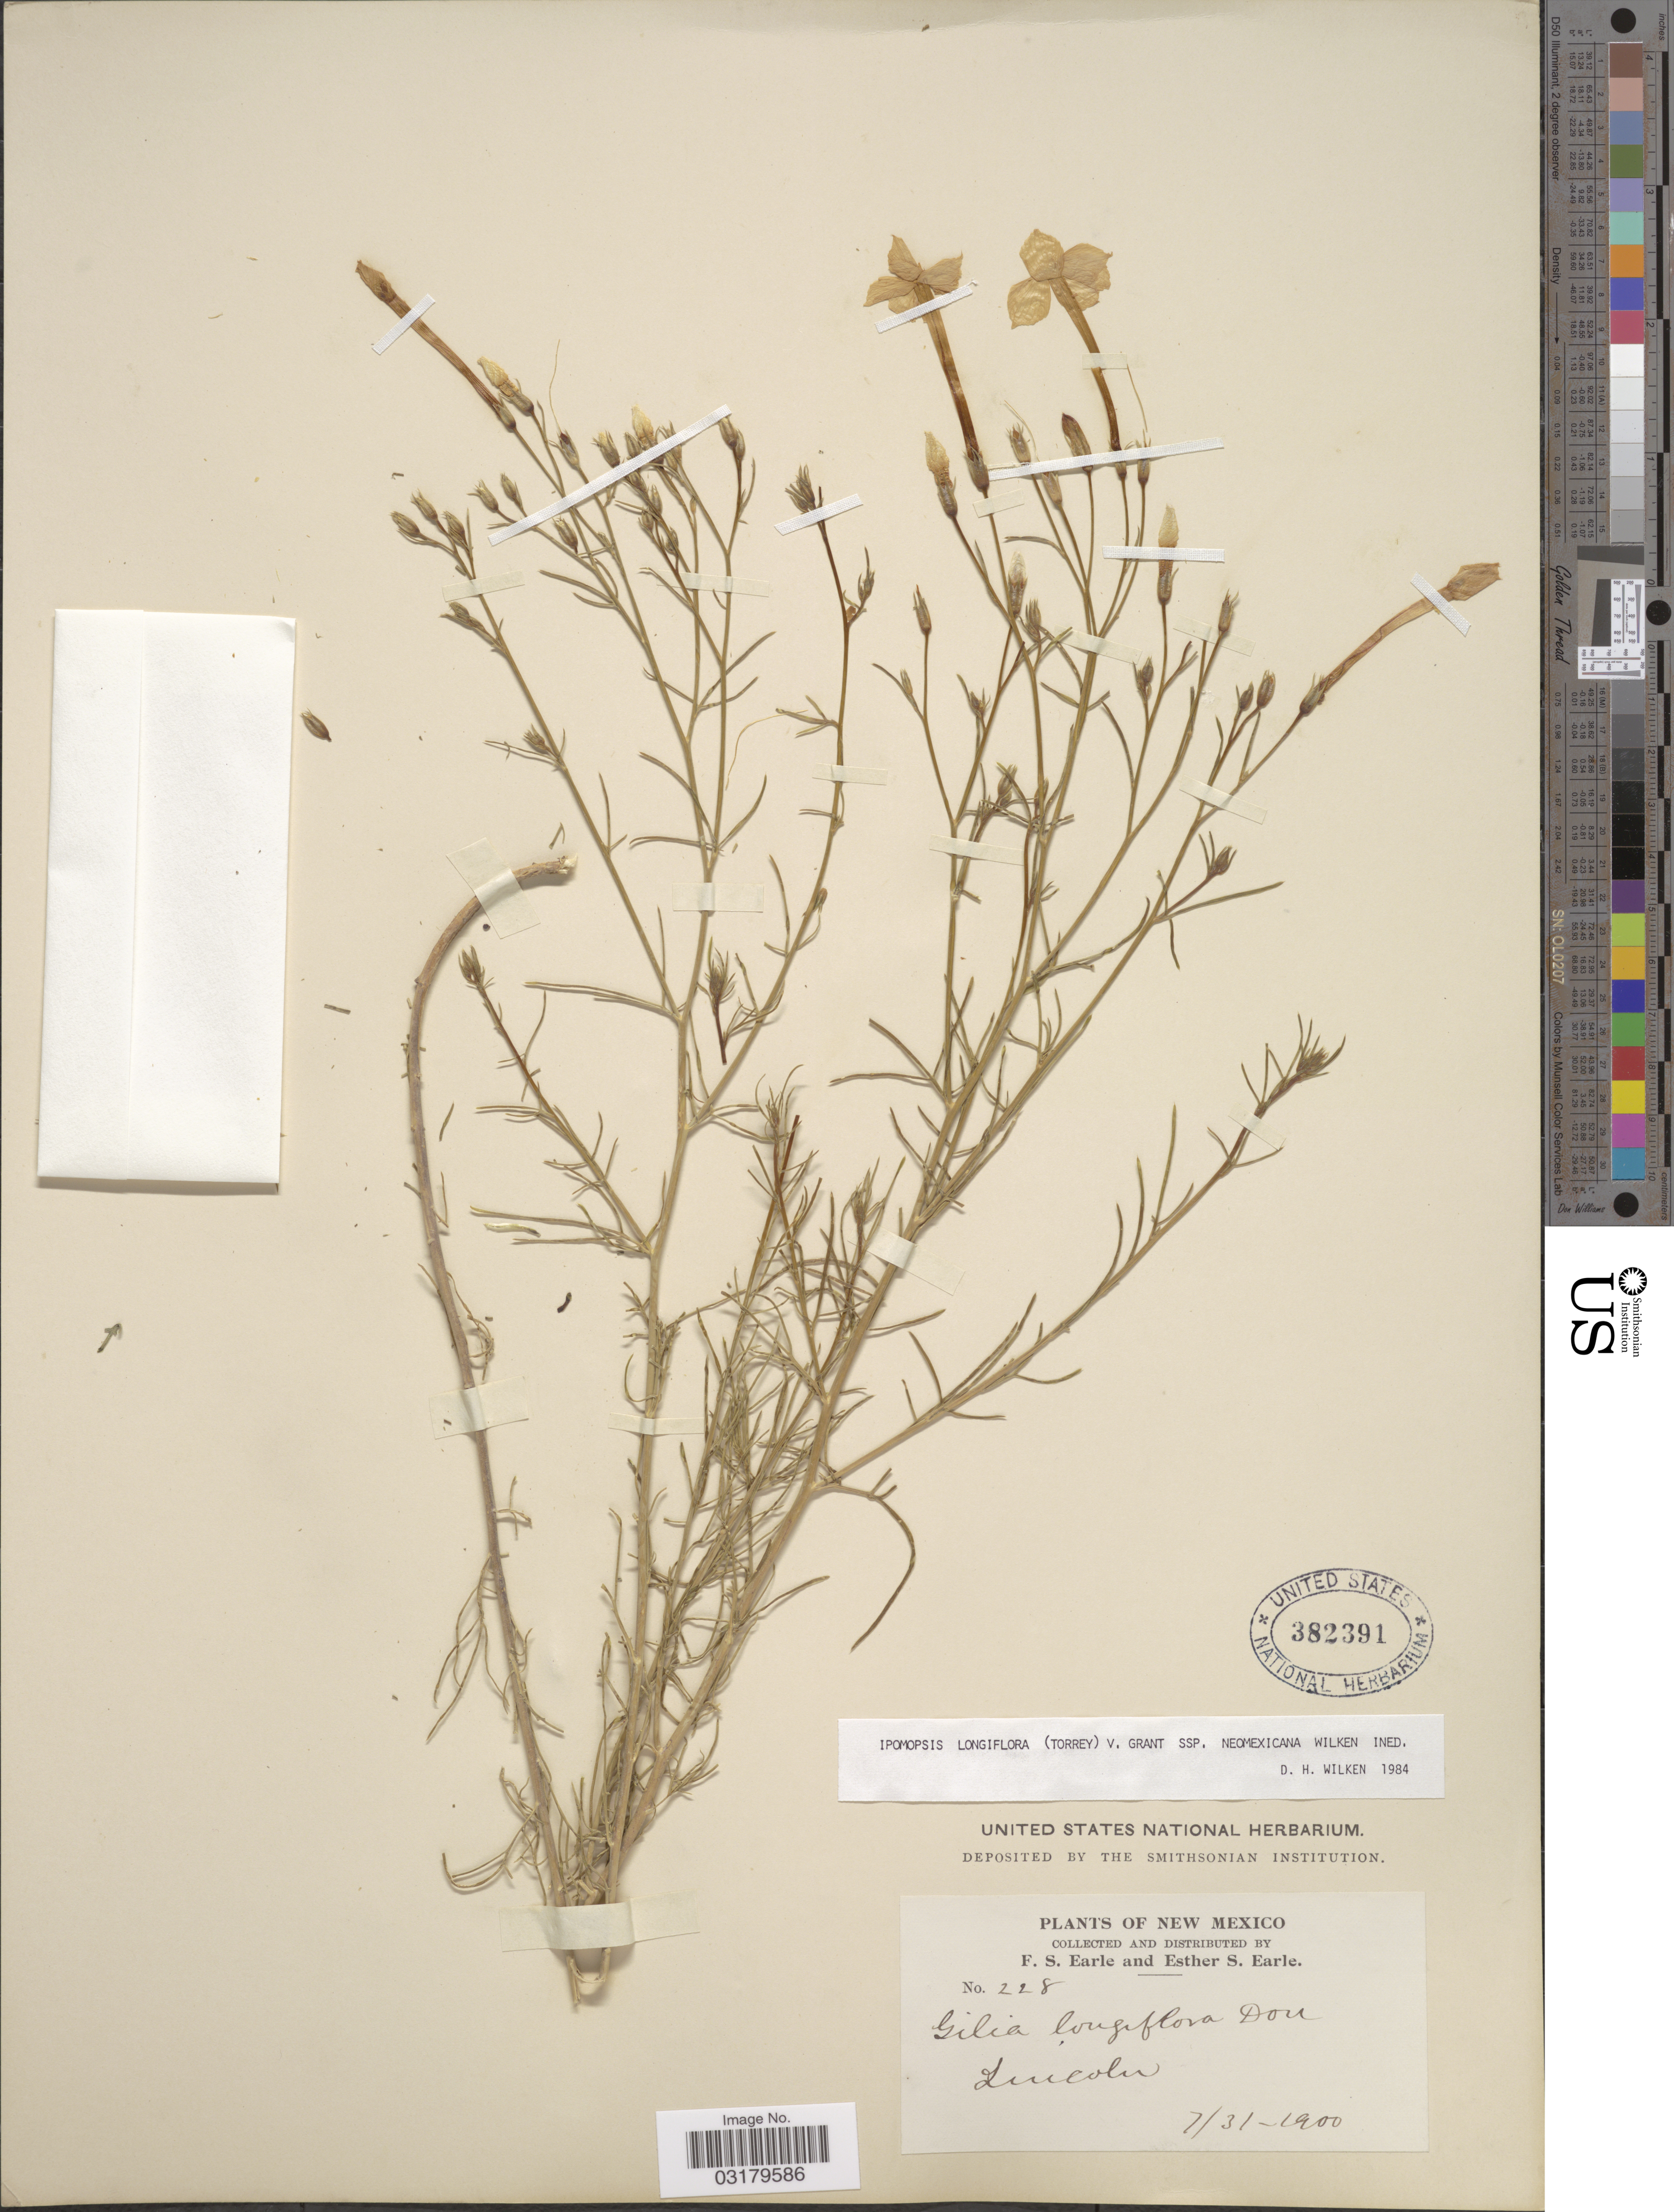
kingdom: Plantae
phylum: Tracheophyta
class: Magnoliopsida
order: Ericales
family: Polemoniaceae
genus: Ipomopsis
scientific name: Ipomopsis longiflora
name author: (Torr.) V.E. Grant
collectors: F. S. Earle & E. S. Earle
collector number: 228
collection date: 1900-07-31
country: United States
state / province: New Mexico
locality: Lincoln.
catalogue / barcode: US 382391